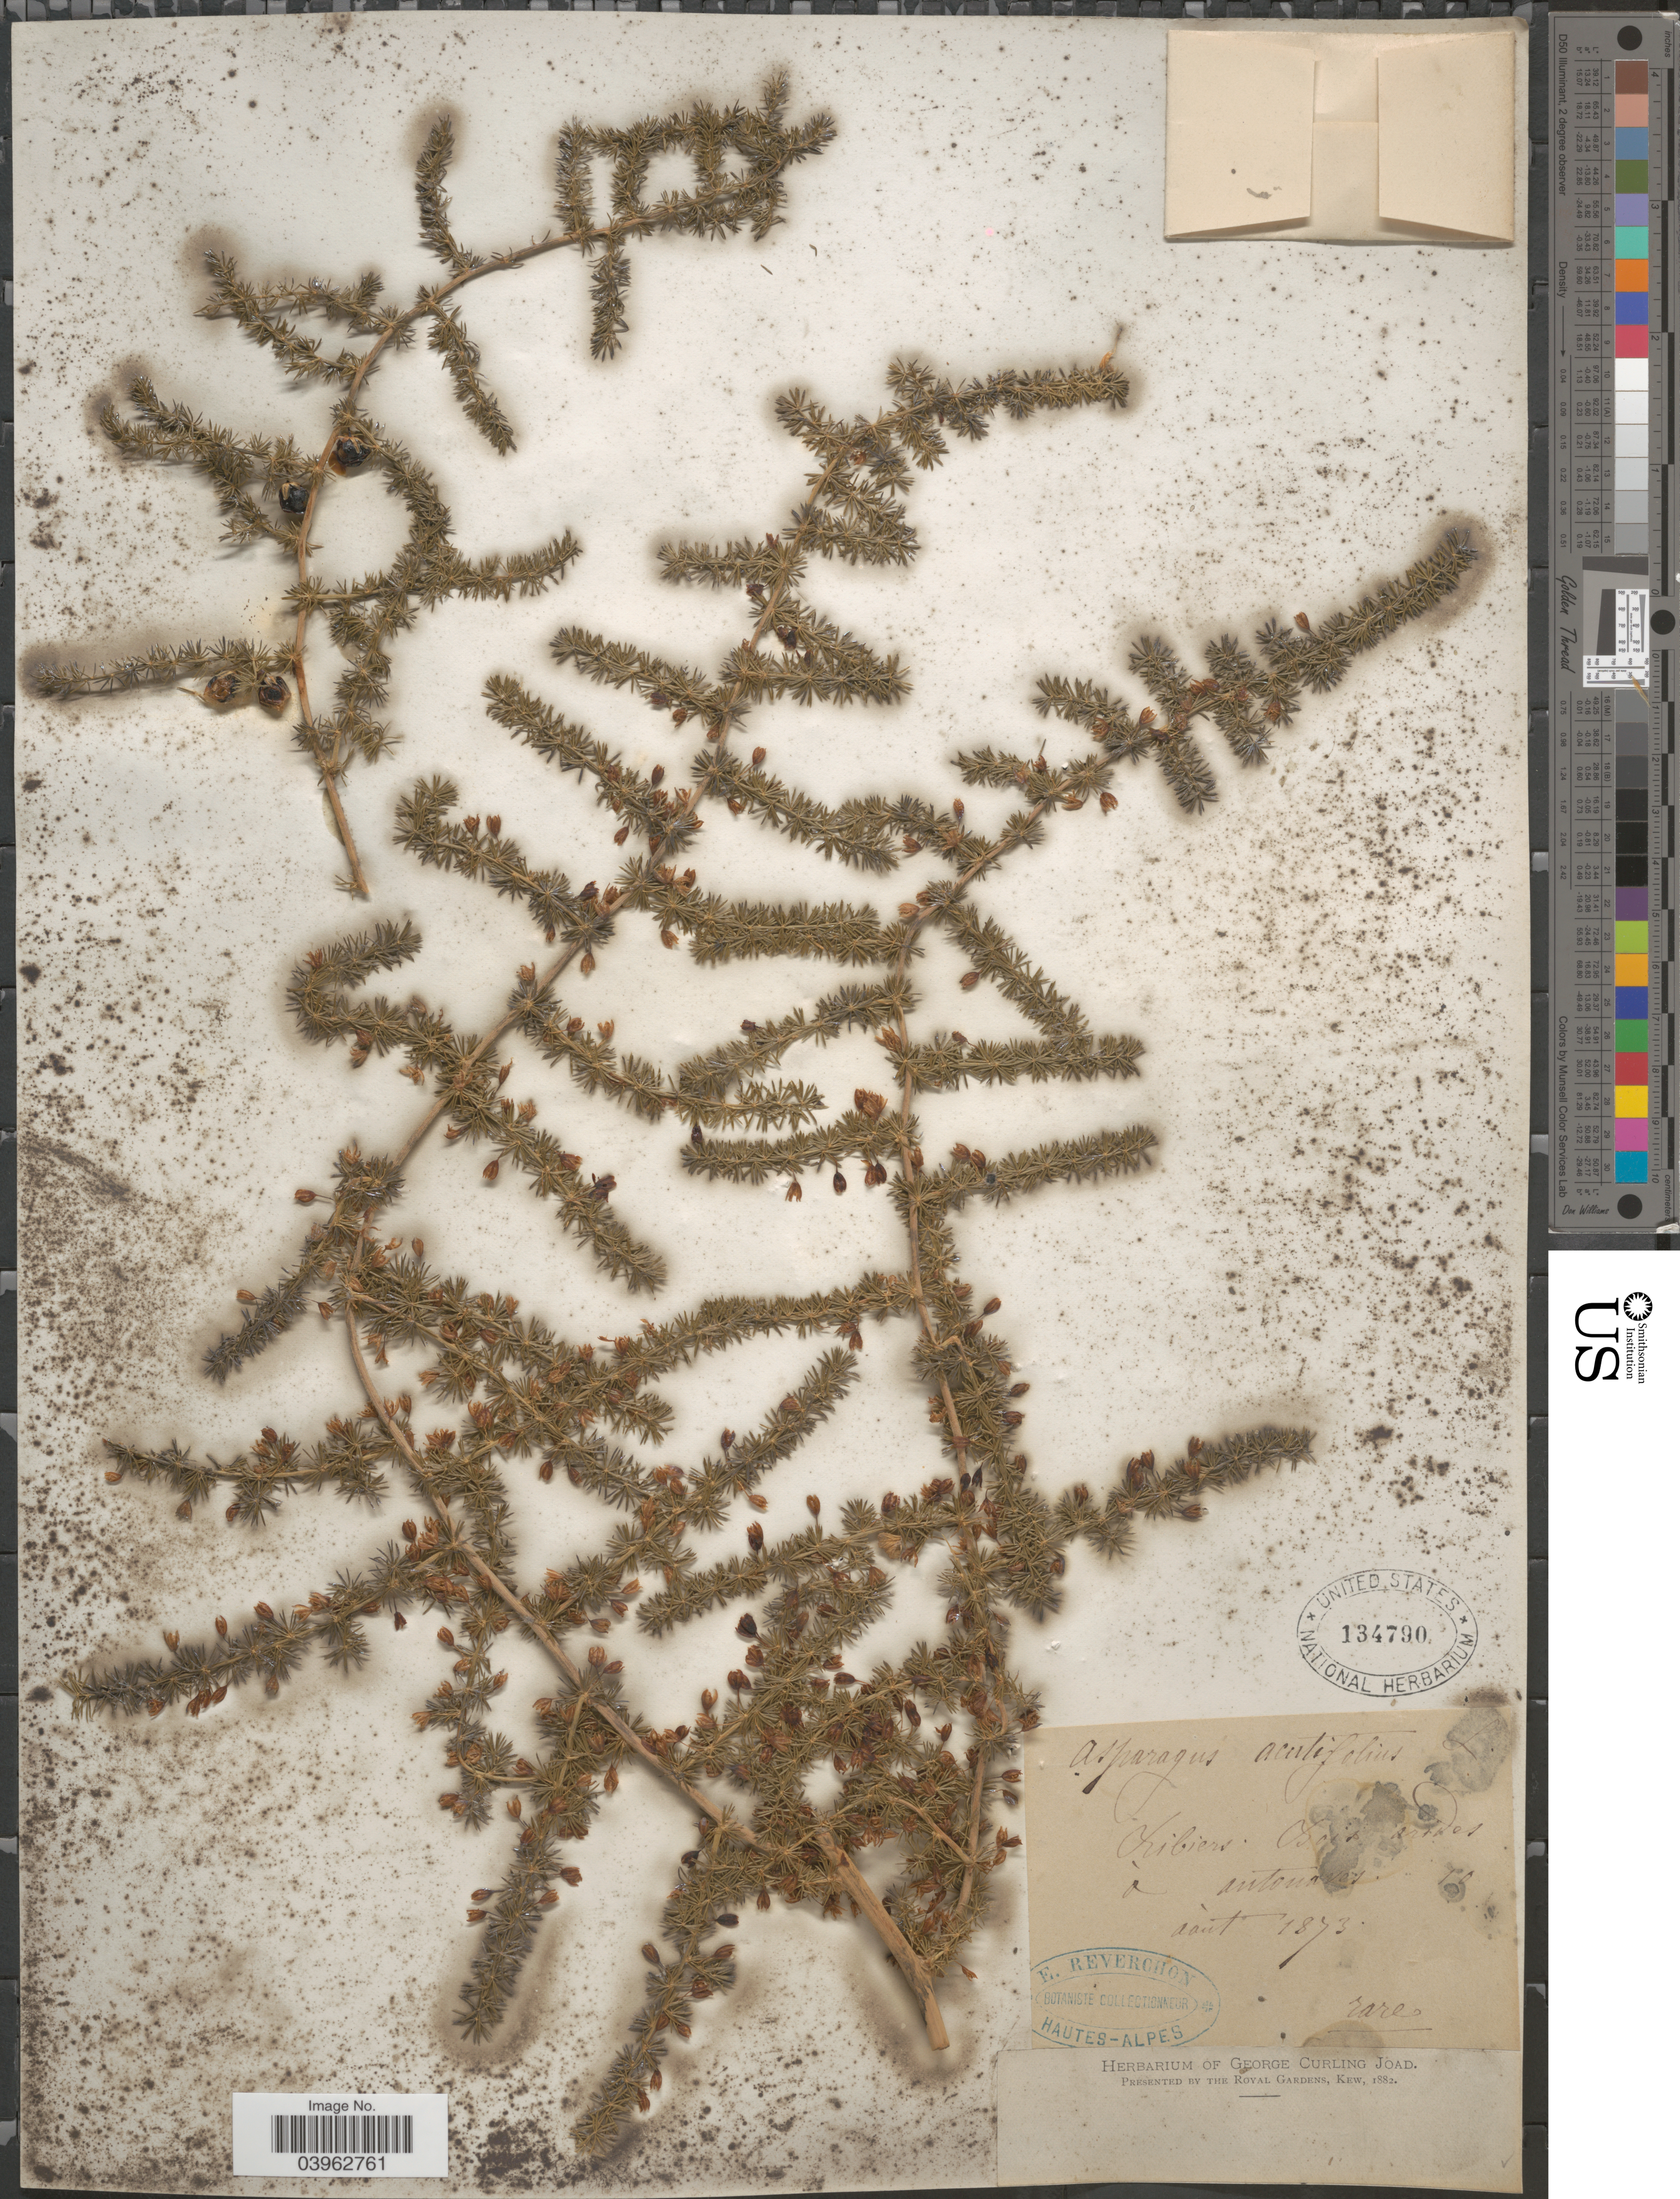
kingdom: Plantae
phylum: Tracheophyta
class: Liliopsida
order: Asparagales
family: Asparagaceae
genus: Asparagus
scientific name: Asparagus acutifolius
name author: L.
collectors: ex herb. E. Reverchon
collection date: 1873-08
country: France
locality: Ribiers.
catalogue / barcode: US 134790